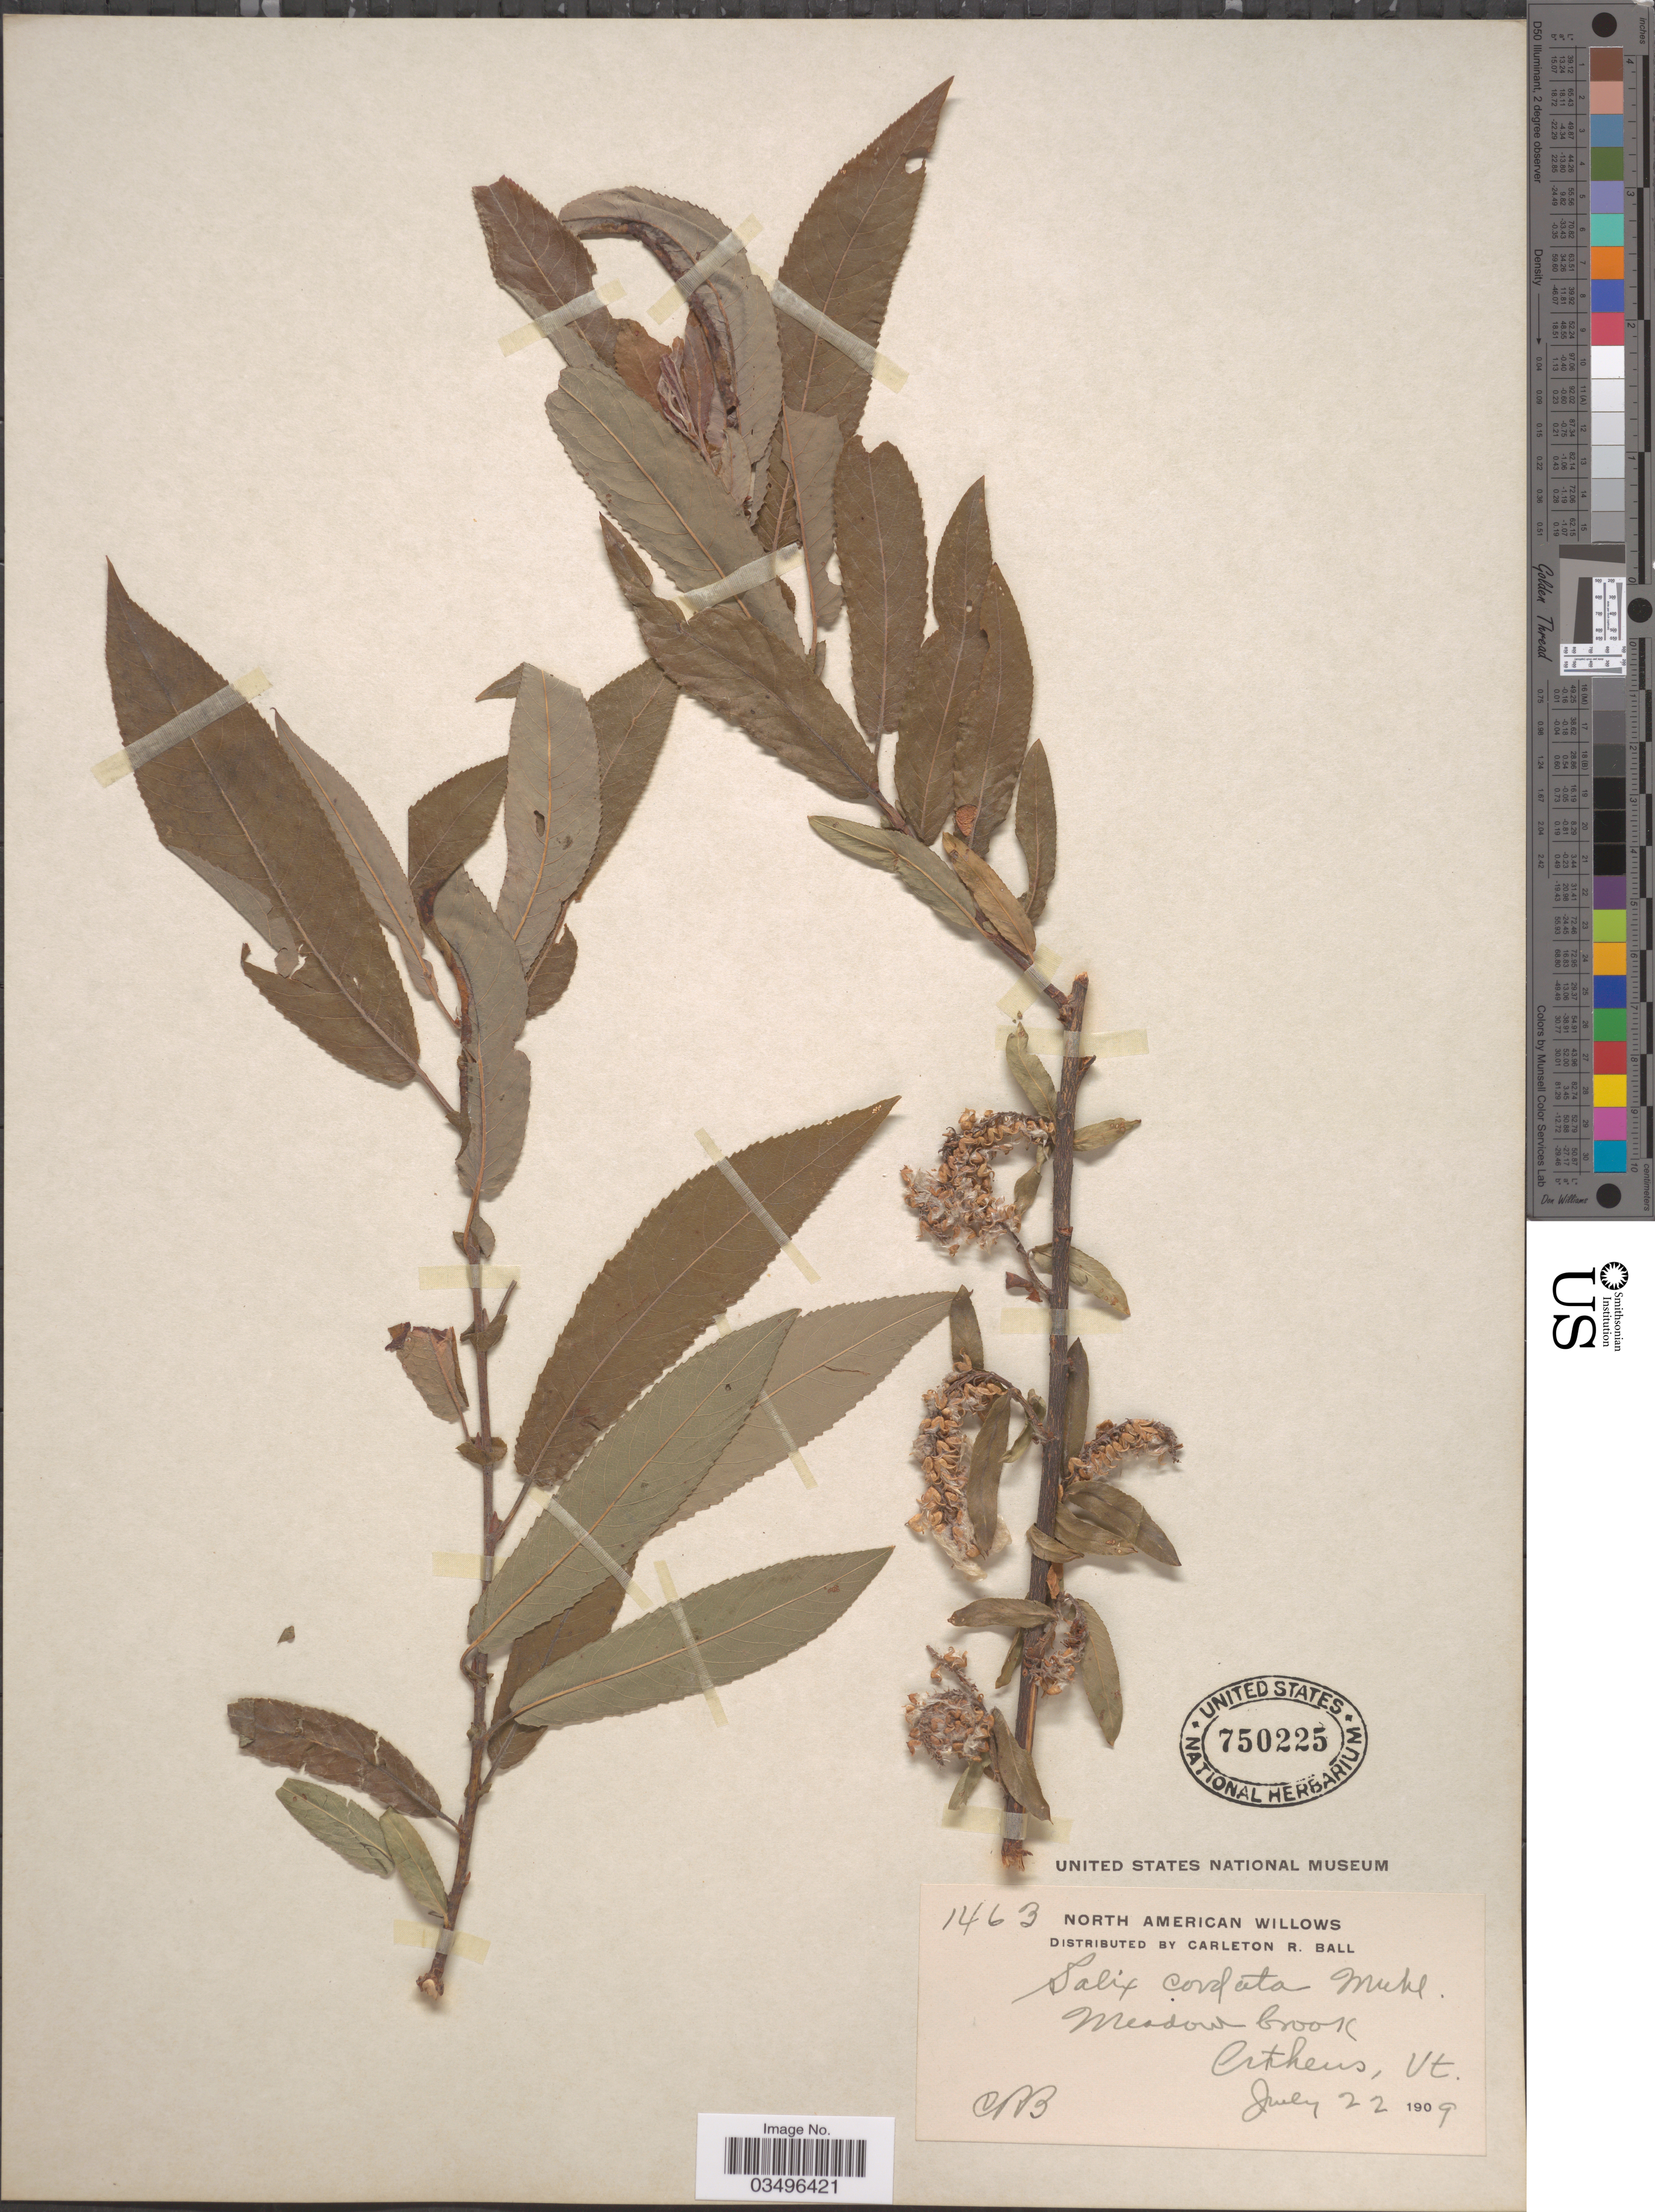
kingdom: Plantae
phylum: Tracheophyta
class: Magnoliopsida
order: Malpighiales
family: Salicaceae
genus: Salix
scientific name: Salix cordata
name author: Michx.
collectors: C. R. Ball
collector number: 1463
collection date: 1909-07-22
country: United States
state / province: Vermont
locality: Meadow brook. Athens.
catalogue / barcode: US 750225